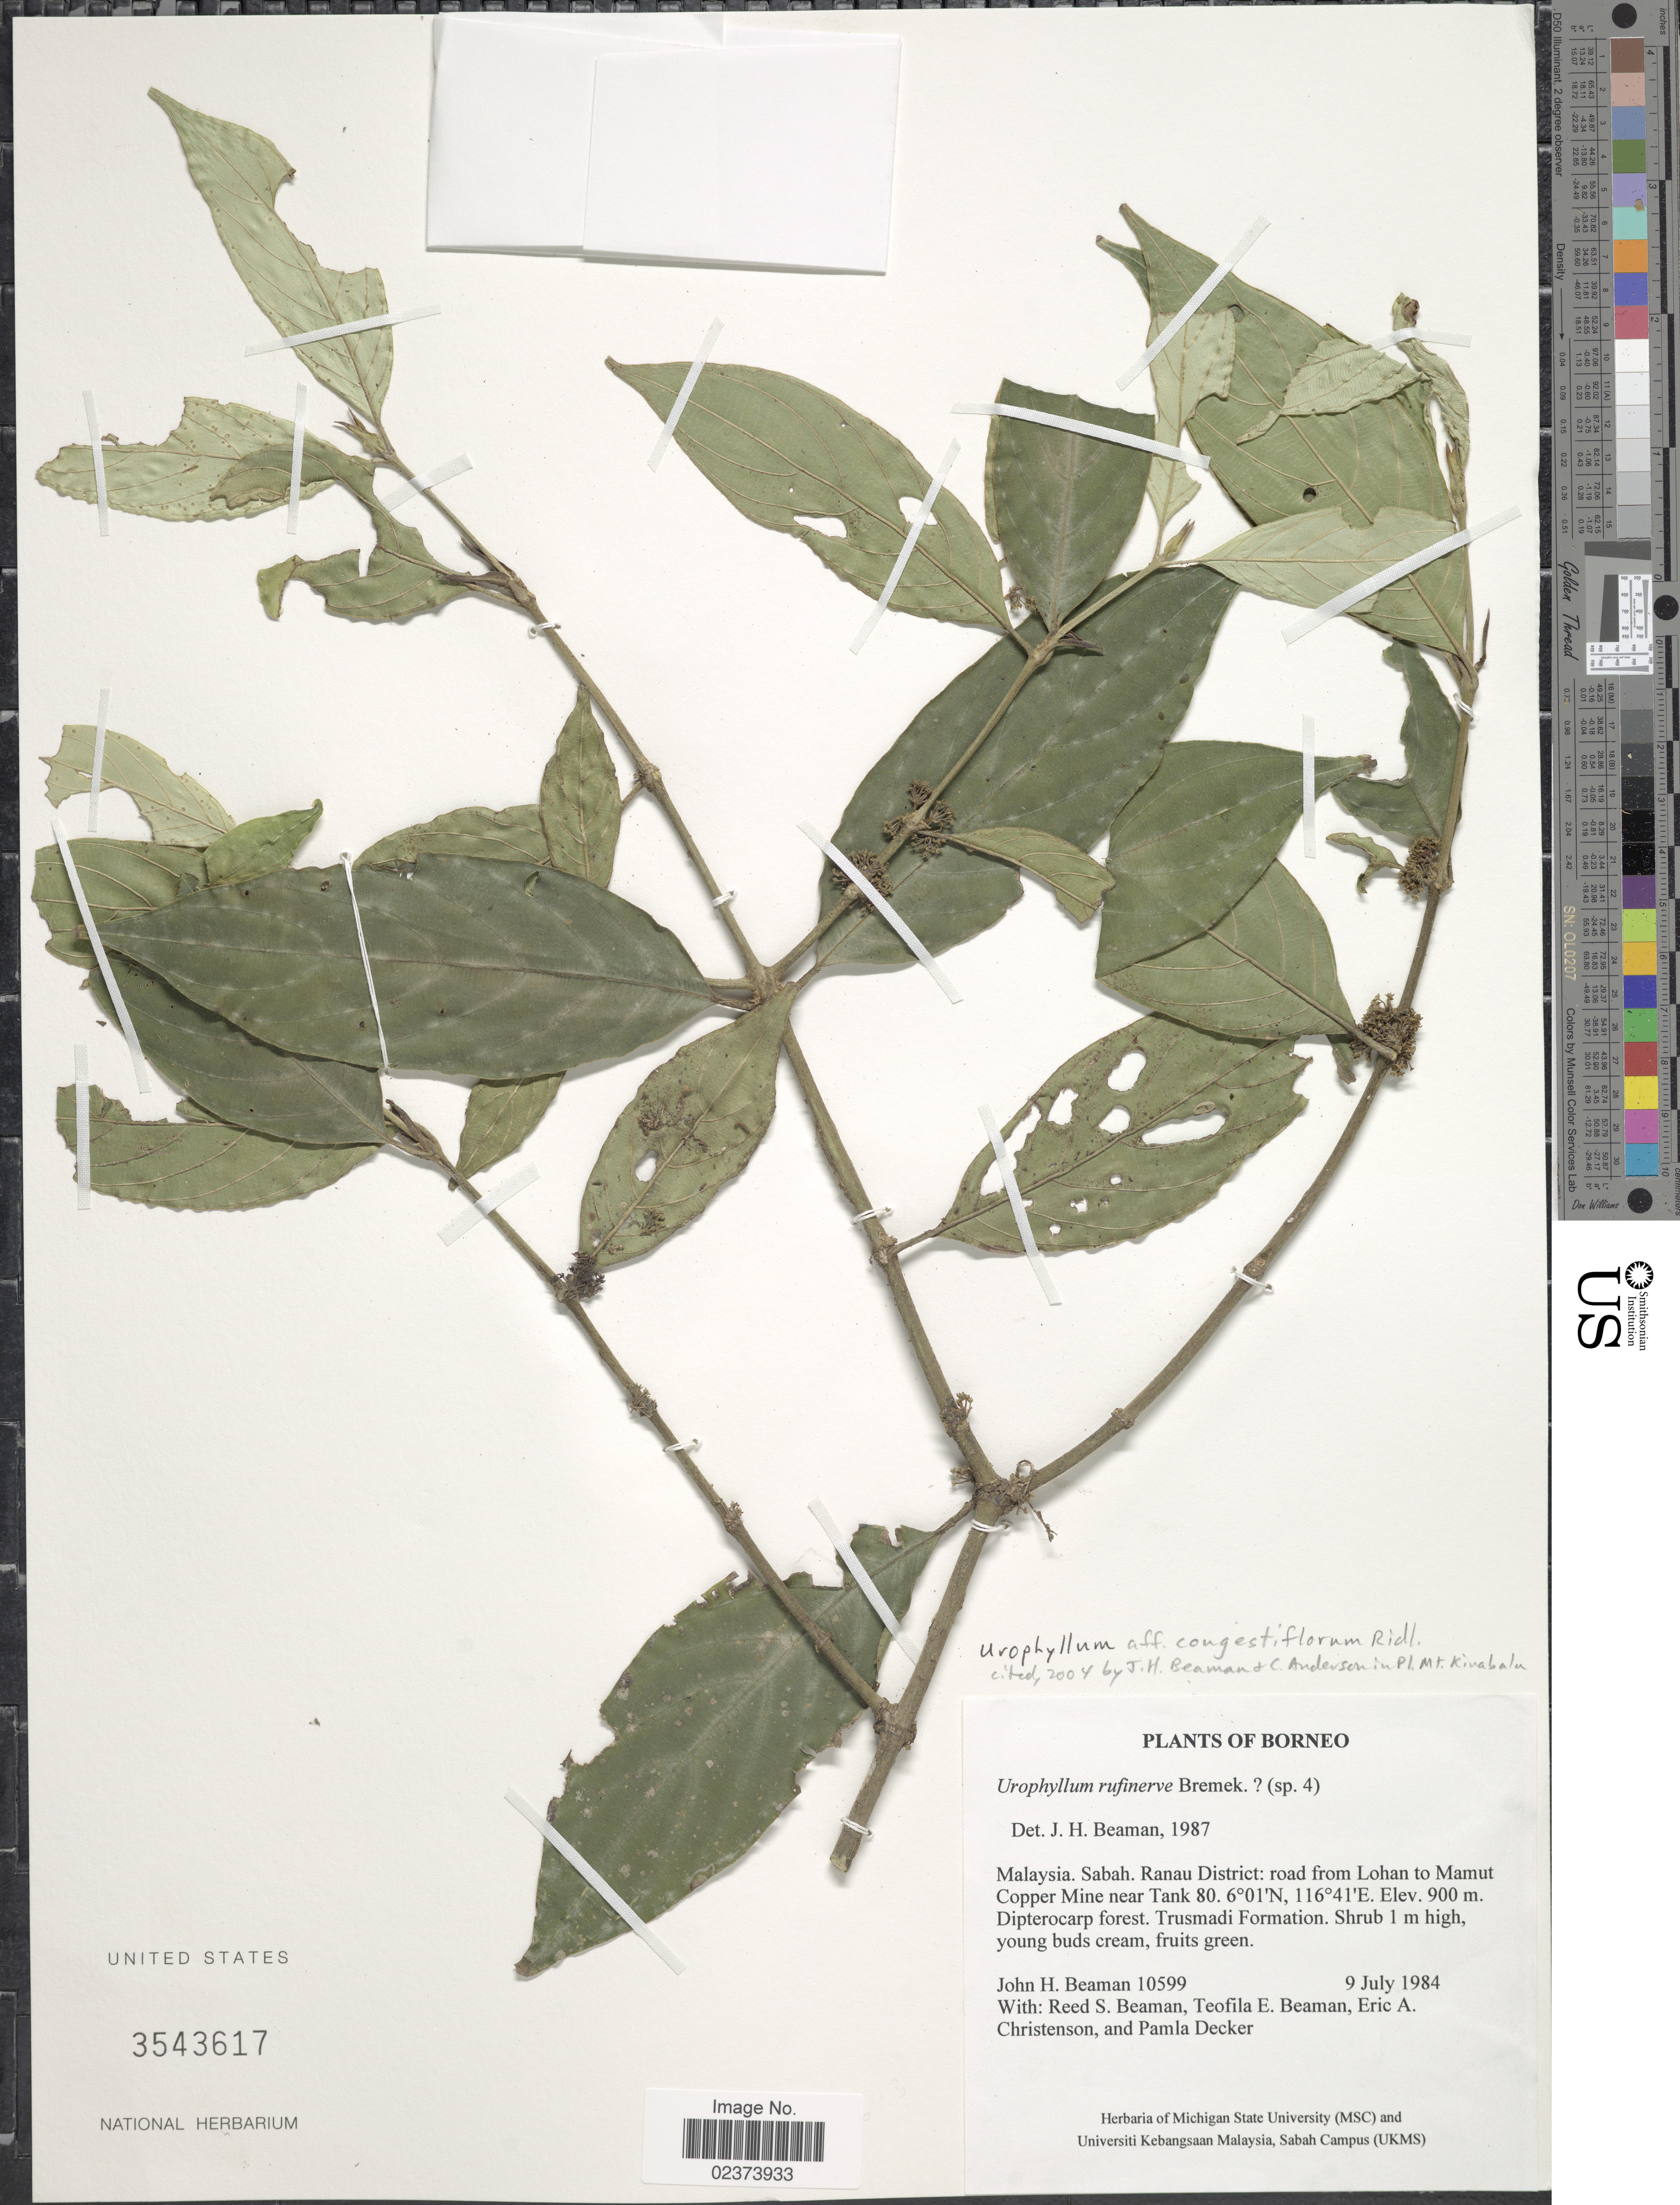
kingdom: Plantae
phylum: Tracheophyta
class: Magnoliopsida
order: Gentianales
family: Rubiaceae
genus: Urophyllum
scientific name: Urophyllum congestiflorum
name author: Ridl.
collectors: J. H. Beaman, R. S. Beaman, T. E. Beaman, E. A. Christenson & P. Decker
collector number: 10599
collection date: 1984-07-09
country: Malaysia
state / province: Sabah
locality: Malaysia, Sabah, Ranau District: road from Lohan to Mamut Copper Mine near Tank, Borneo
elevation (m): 900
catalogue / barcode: US 3543617